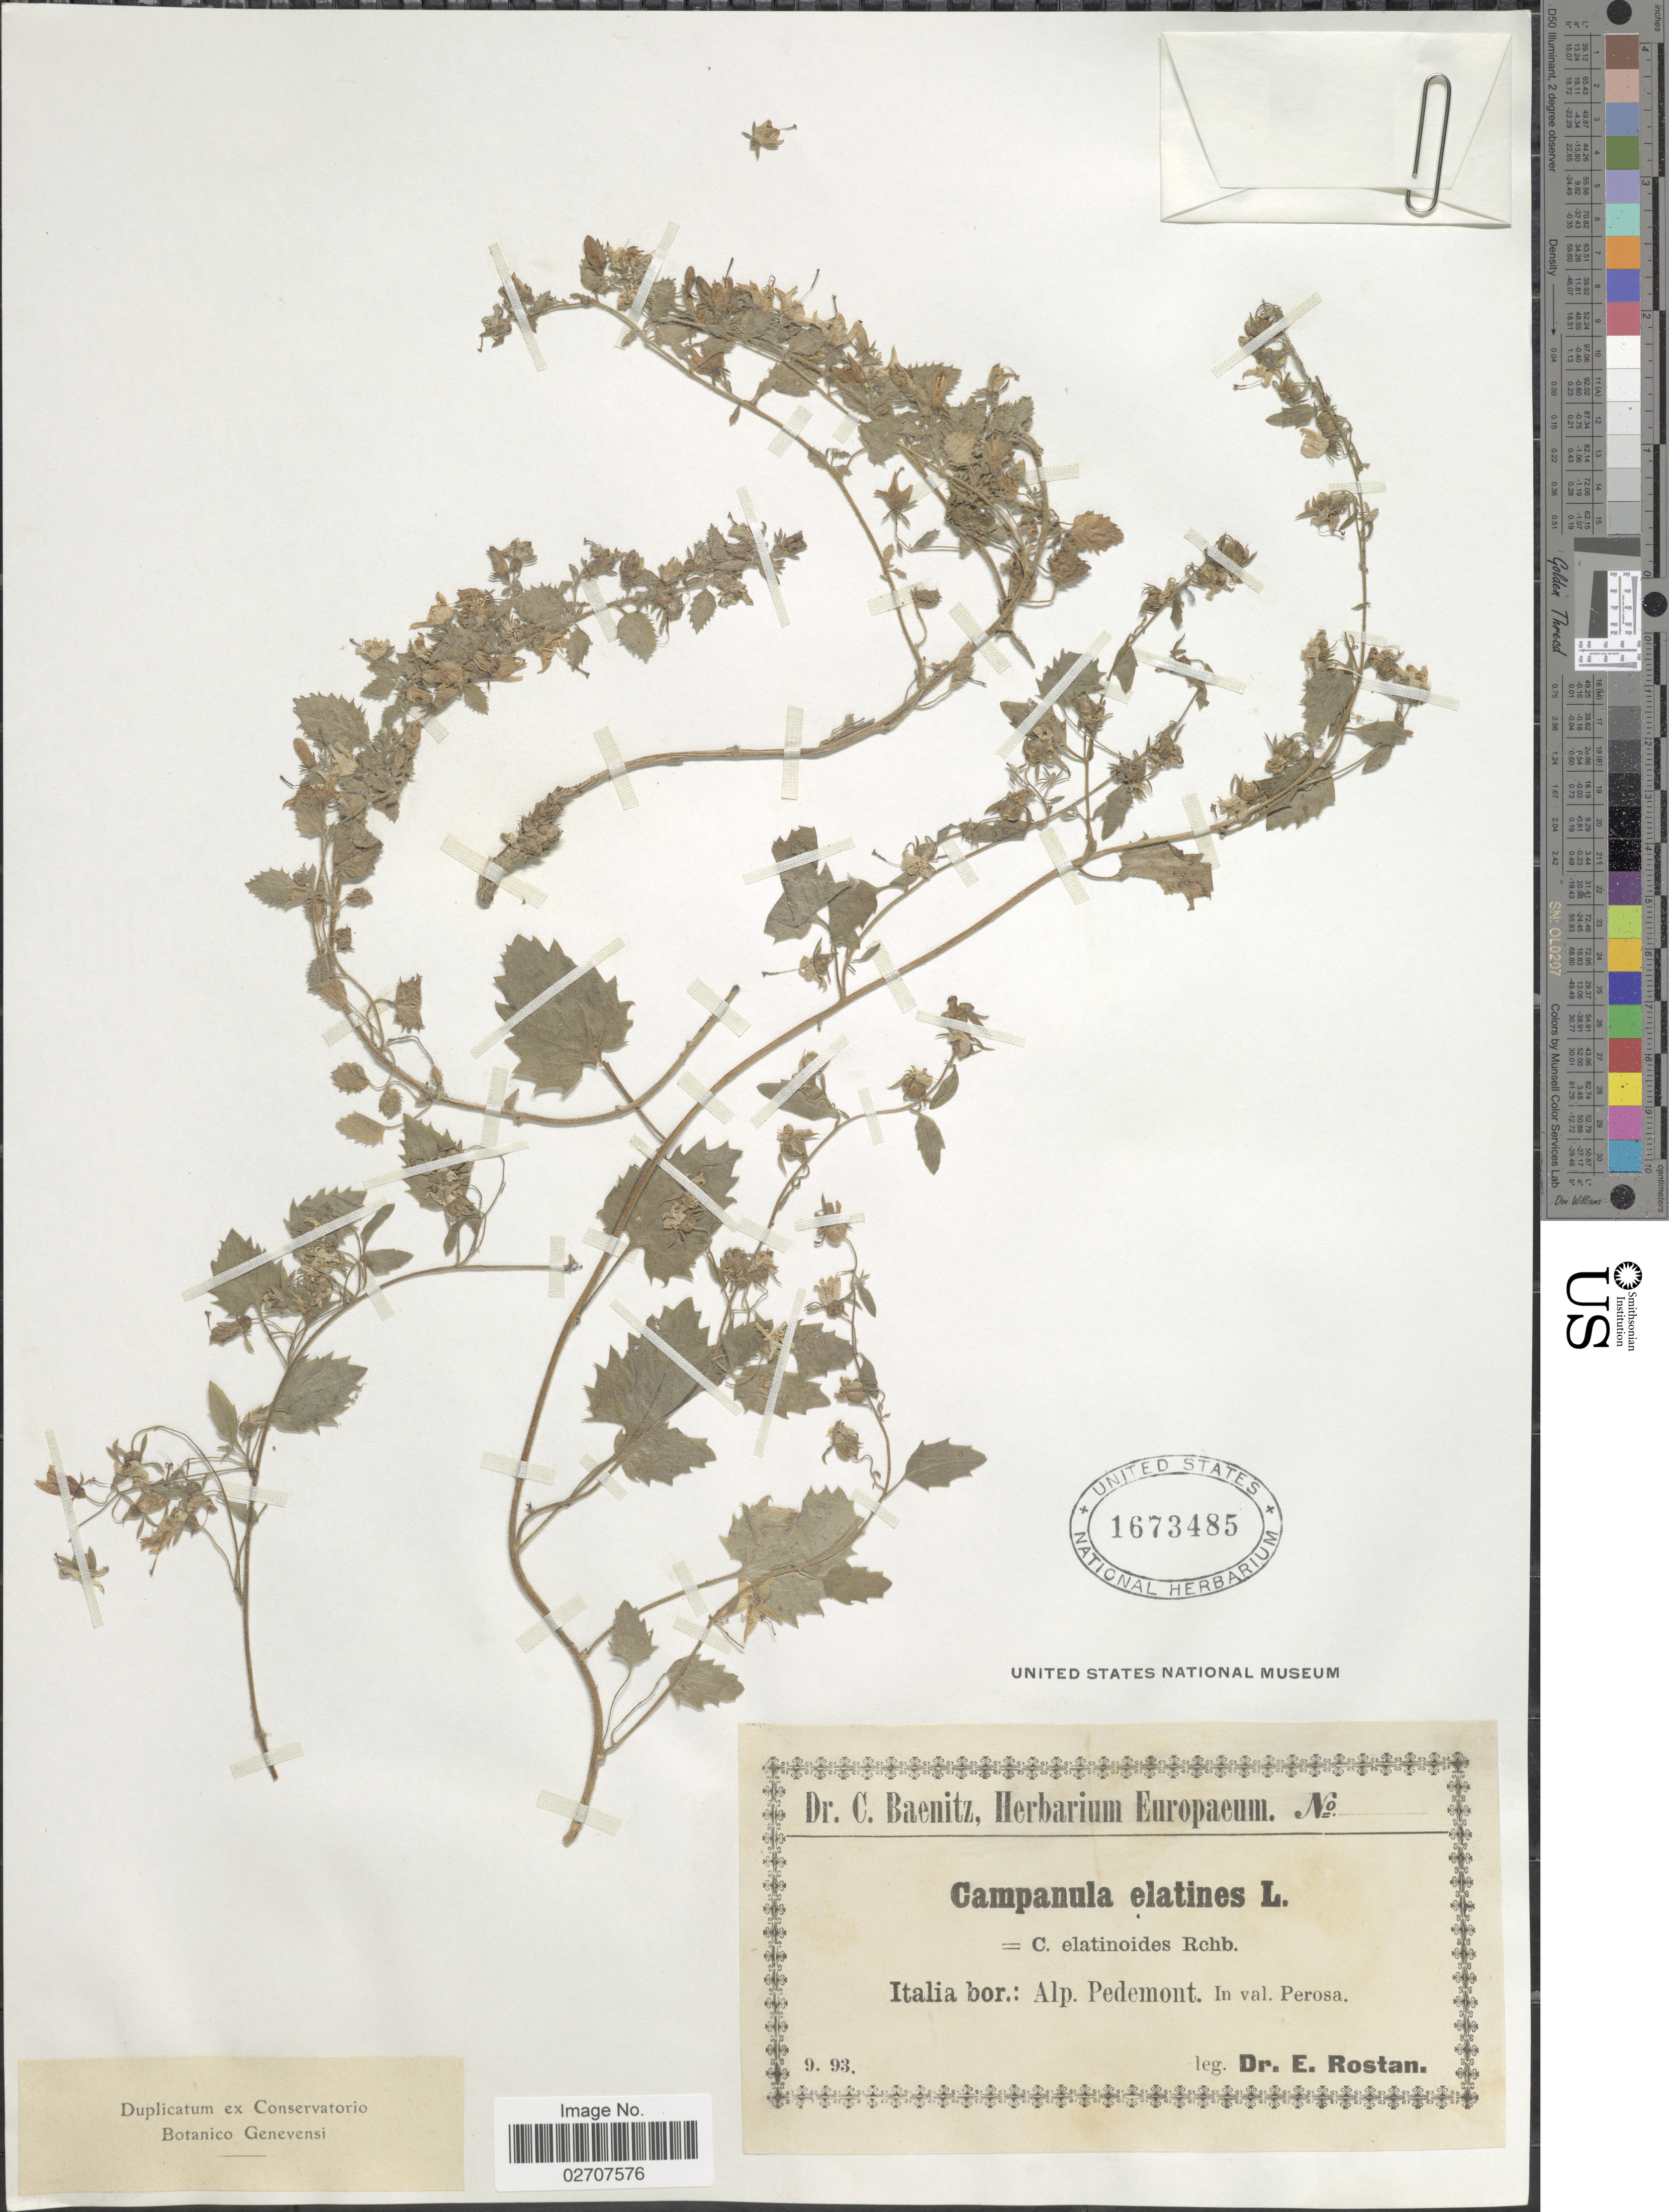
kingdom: Plantae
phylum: Tracheophyta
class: Magnoliopsida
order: Asterales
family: Campanulaceae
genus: Campanula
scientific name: Campanula elatines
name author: L.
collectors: E. Rostan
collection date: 1893-09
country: Italy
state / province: Piedmont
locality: Italia bor.: Alp. Pedemont. In val. Perosa.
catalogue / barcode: US 1673485